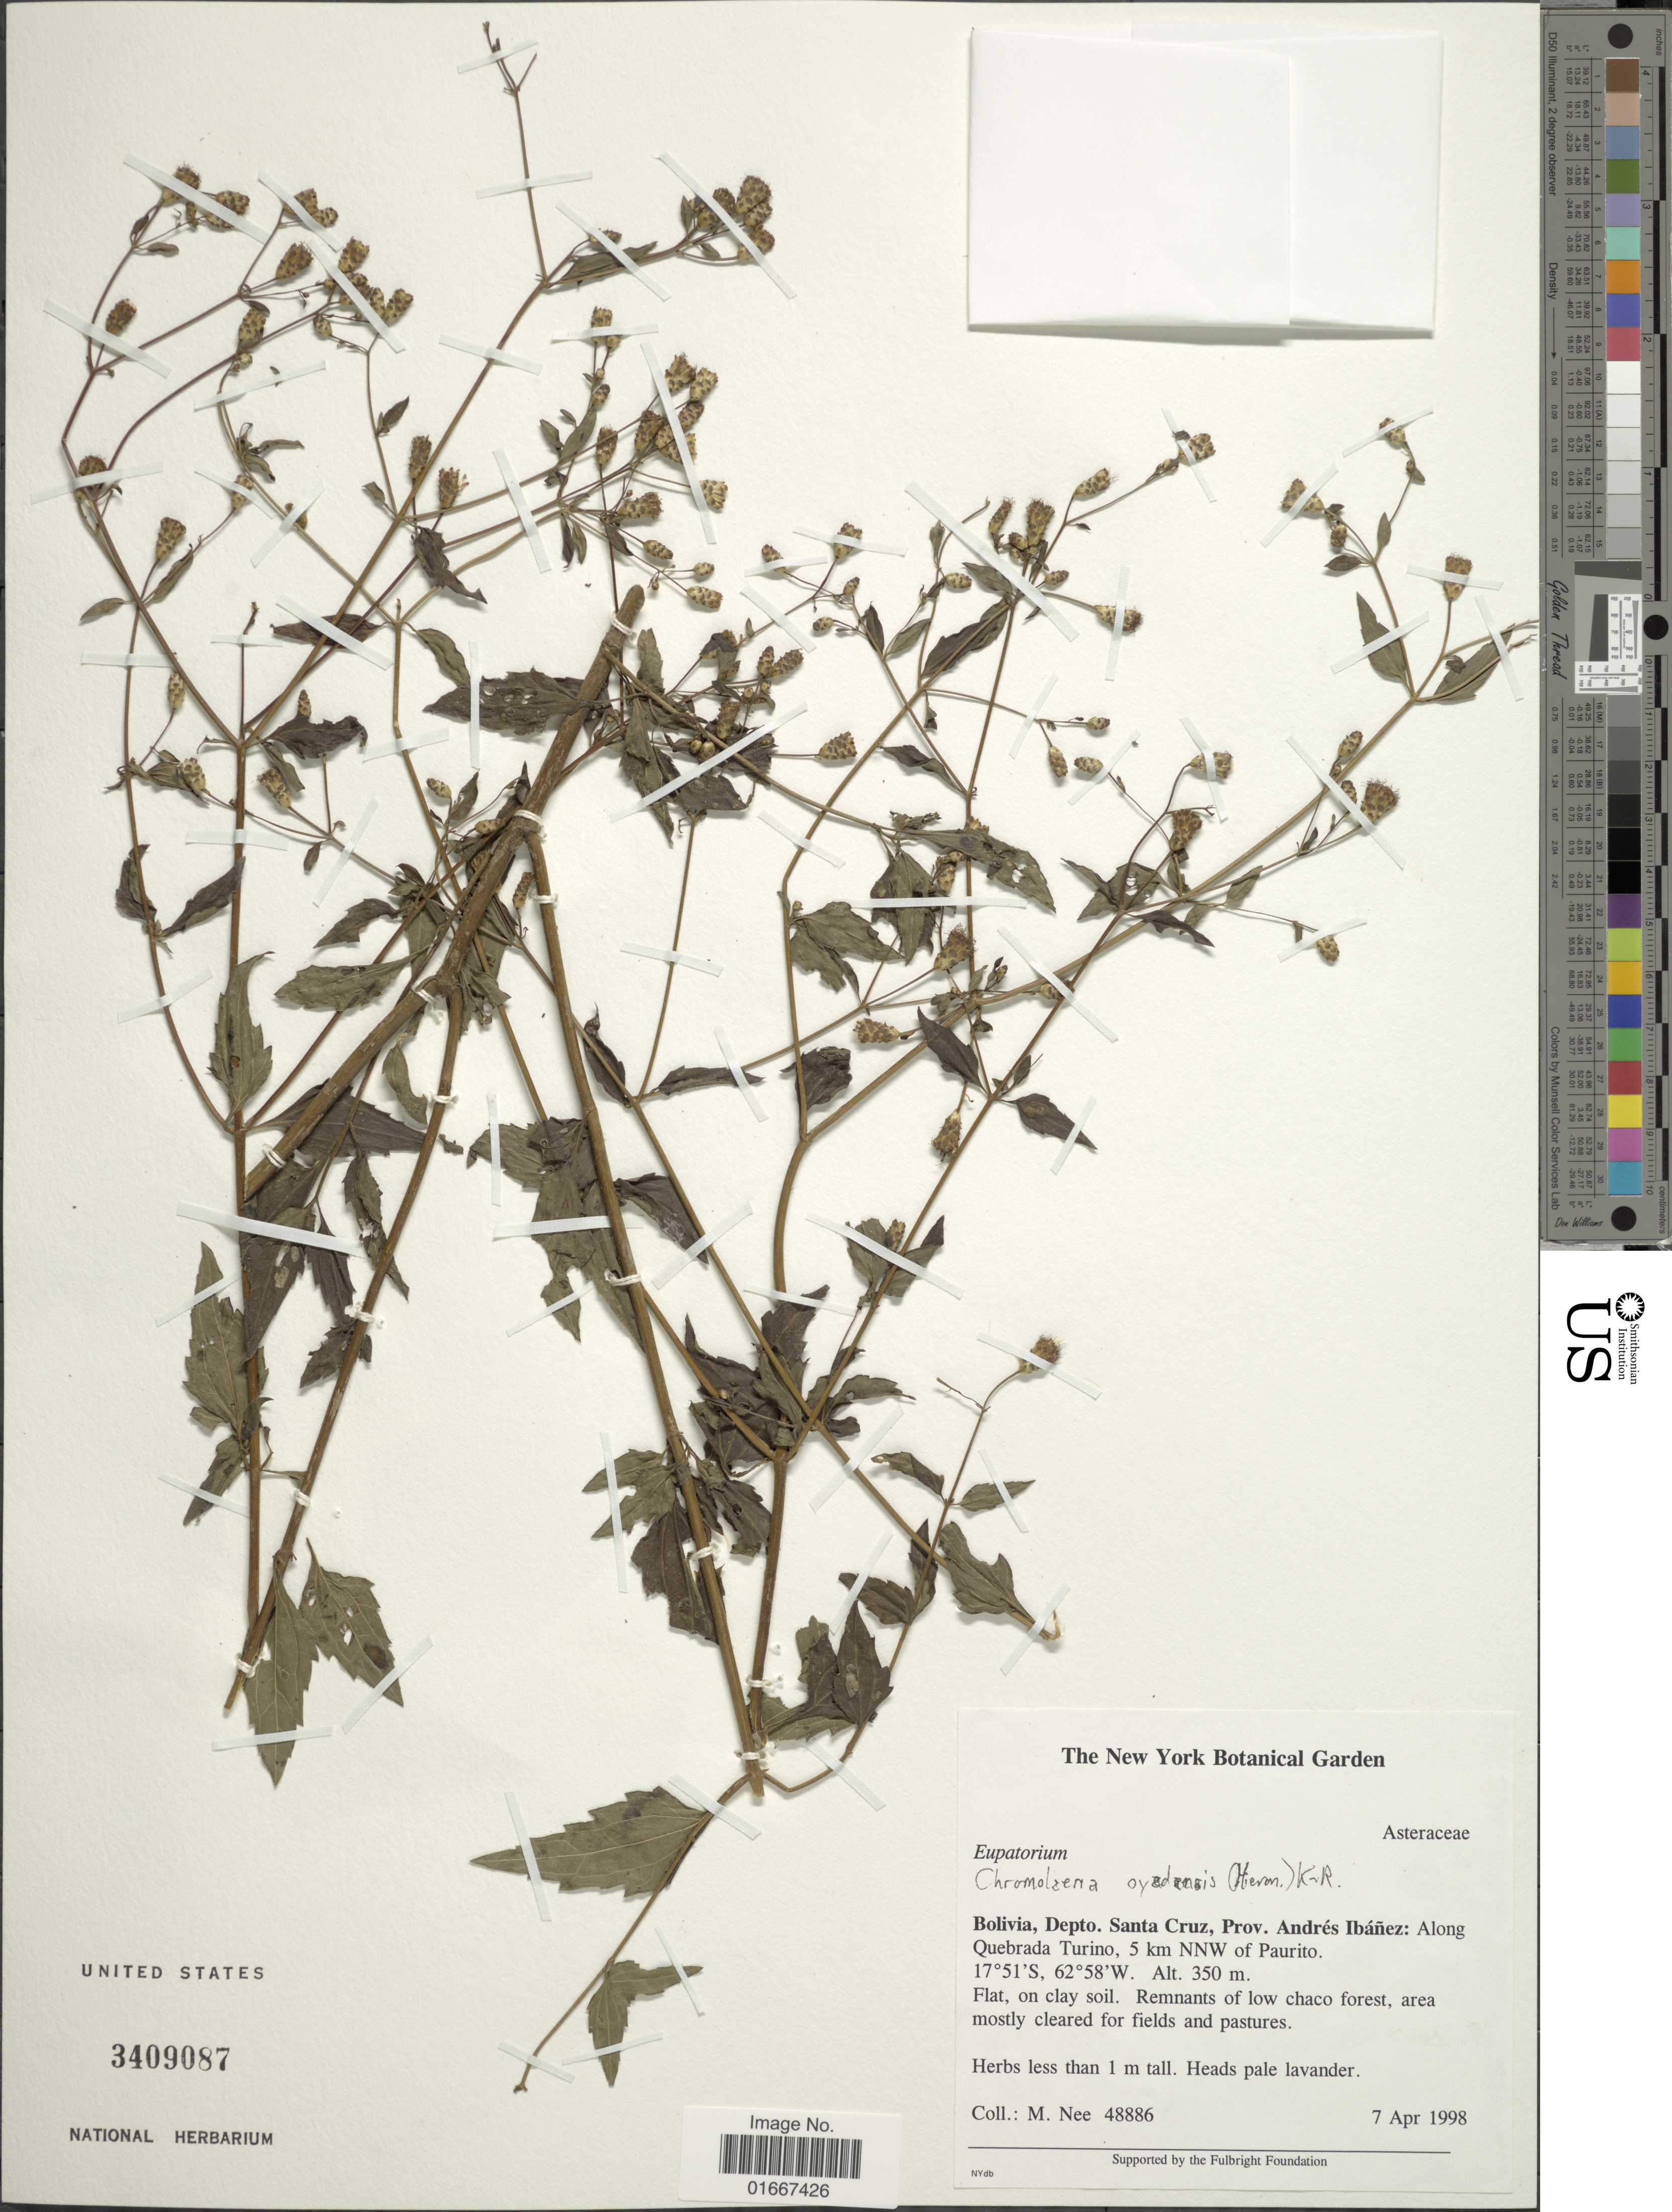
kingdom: Plantae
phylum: Tracheophyta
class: Magnoliopsida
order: Asterales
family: Asteraceae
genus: Chromolaena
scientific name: Chromolaena oyadensis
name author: (Hieron.) R.M. King & H. Rob.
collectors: M. Nee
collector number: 48886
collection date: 1998-04-07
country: Bolivia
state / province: Santa Cruz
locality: Prov. Andres Ibanez: Along Quebrada Turino, 5 km NNW of Paurito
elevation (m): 350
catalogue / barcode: US 3409087